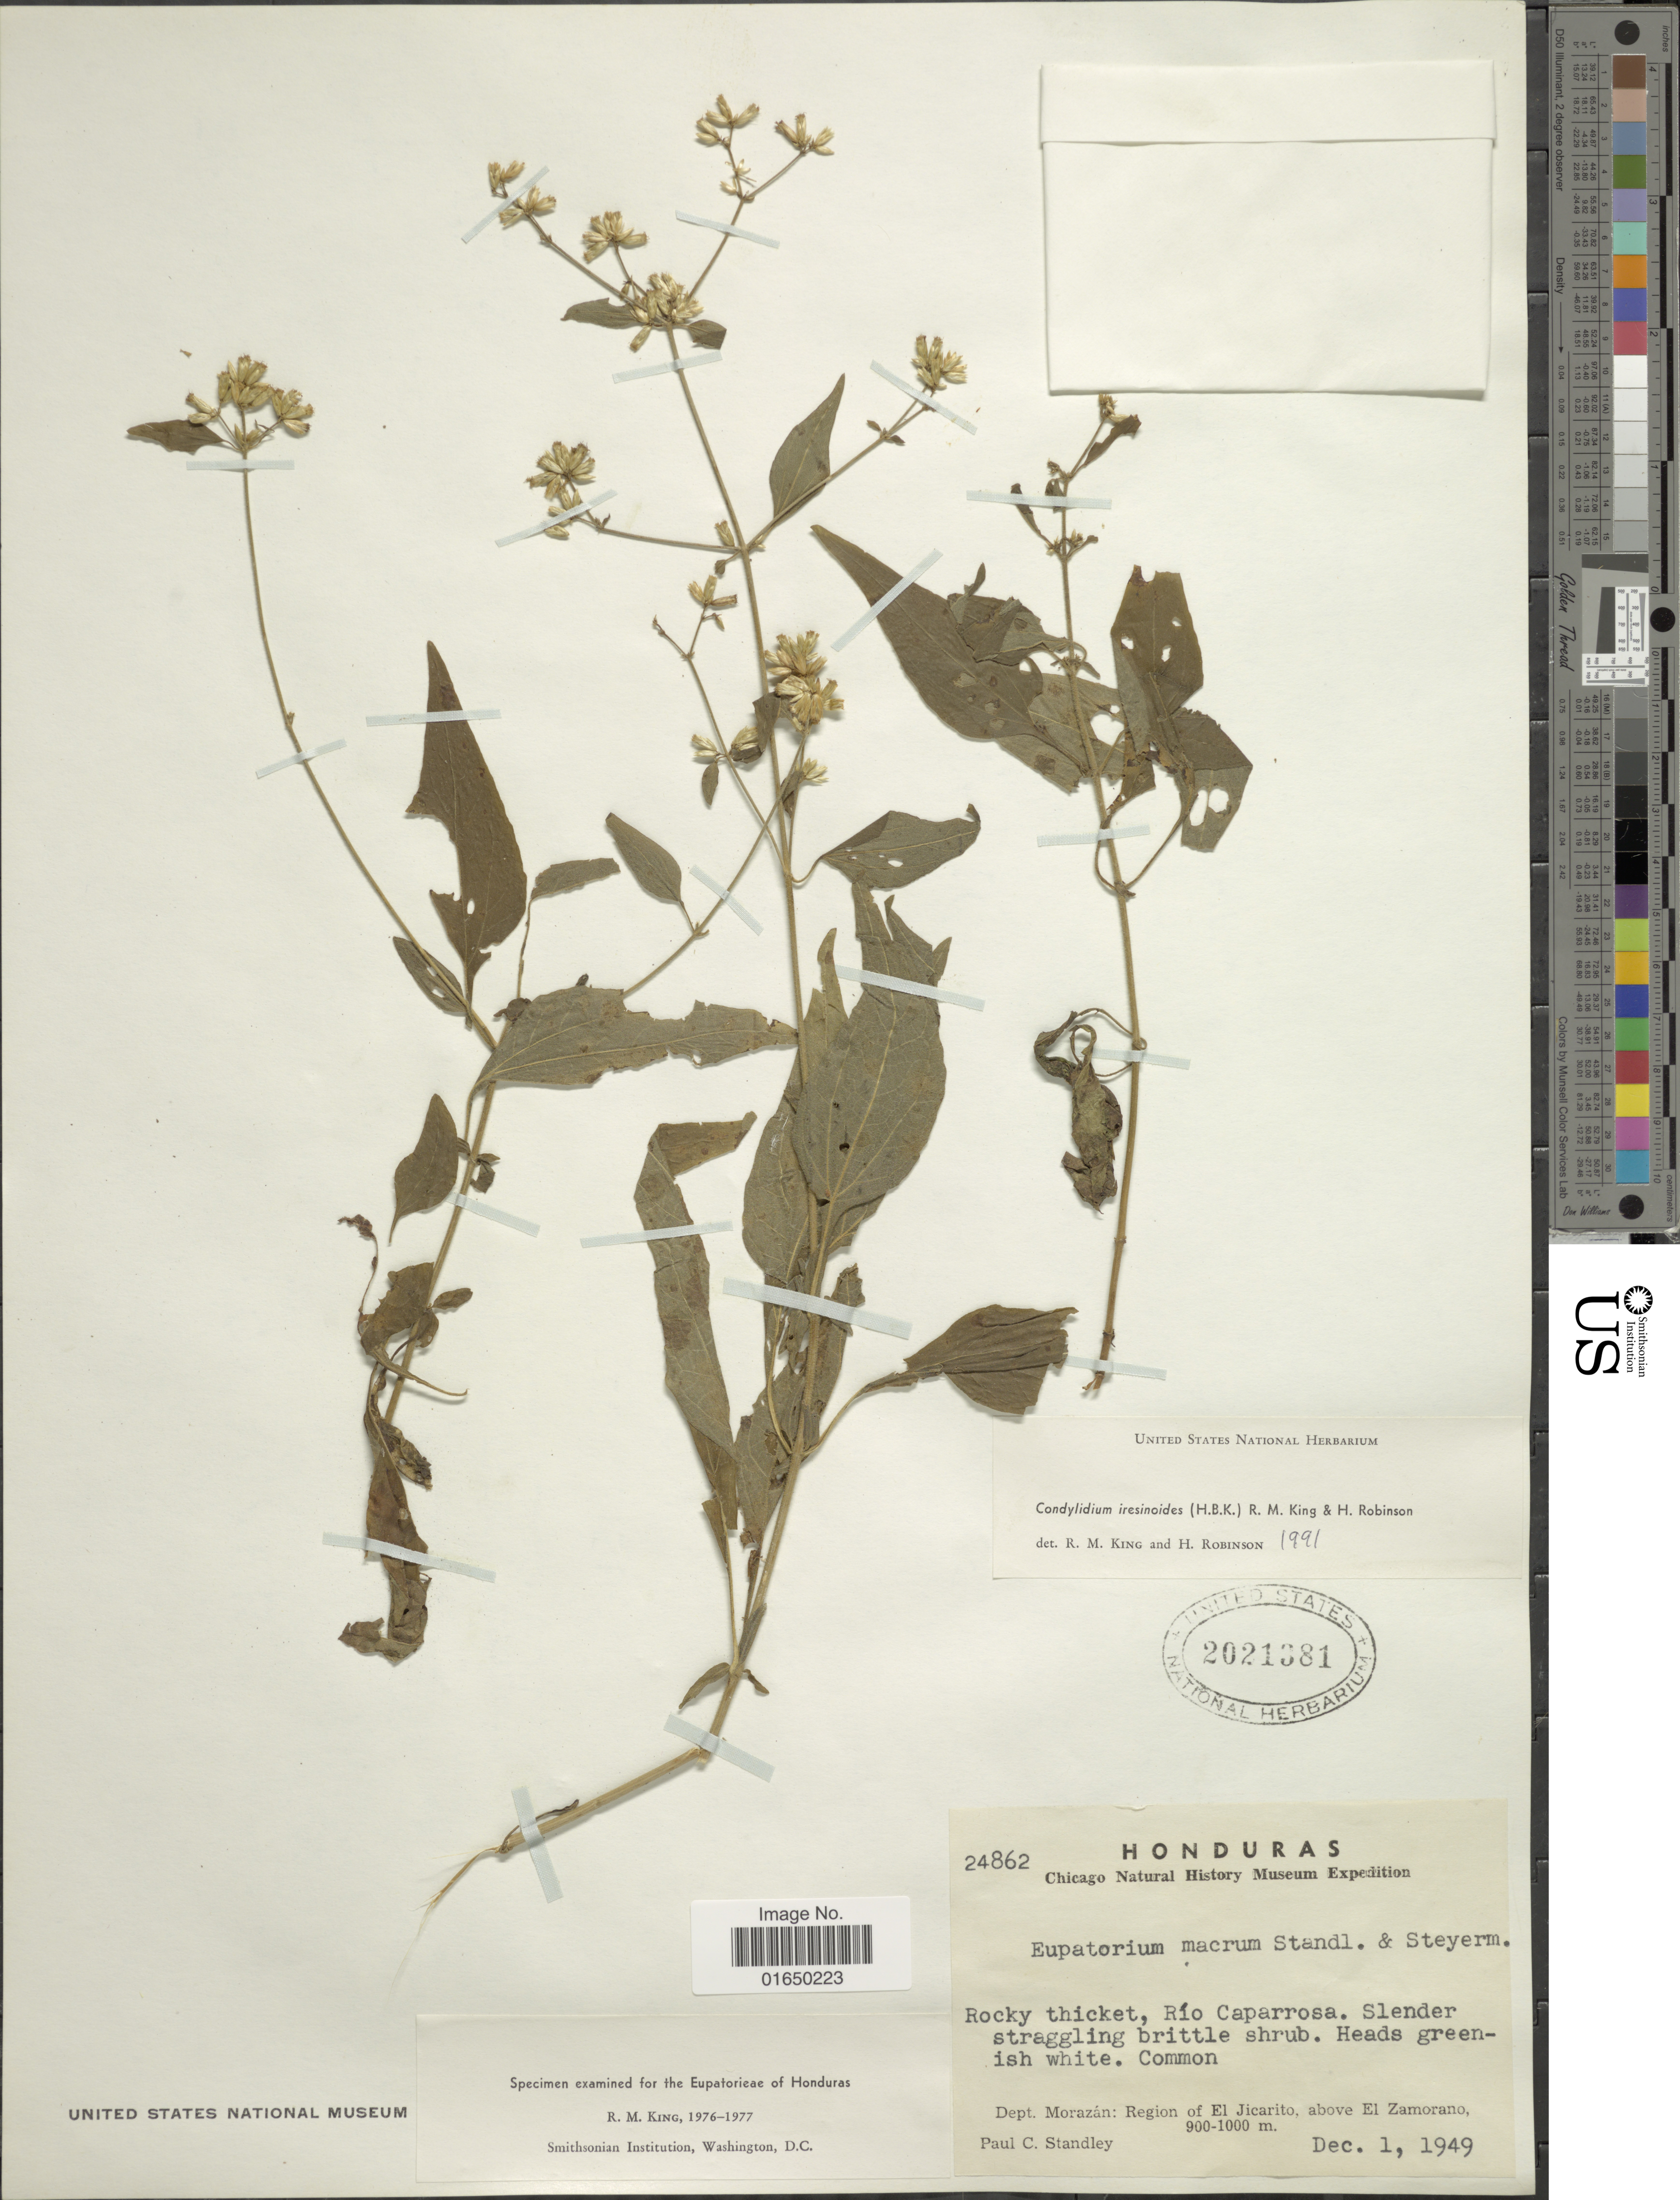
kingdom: Plantae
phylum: Tracheophyta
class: Magnoliopsida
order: Asterales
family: Asteraceae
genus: Condylidium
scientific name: Condylidium iresinoides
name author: (Kunth) R.M. King & H. Rob.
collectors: P. C. Standley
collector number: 24862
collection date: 1949-12-01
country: Honduras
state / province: Fco. Morazán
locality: Rocky thicket, Río Caparrosa. Dept. Morazán: region of El Jicarito, above El Zamorano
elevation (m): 900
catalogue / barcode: US 2021381